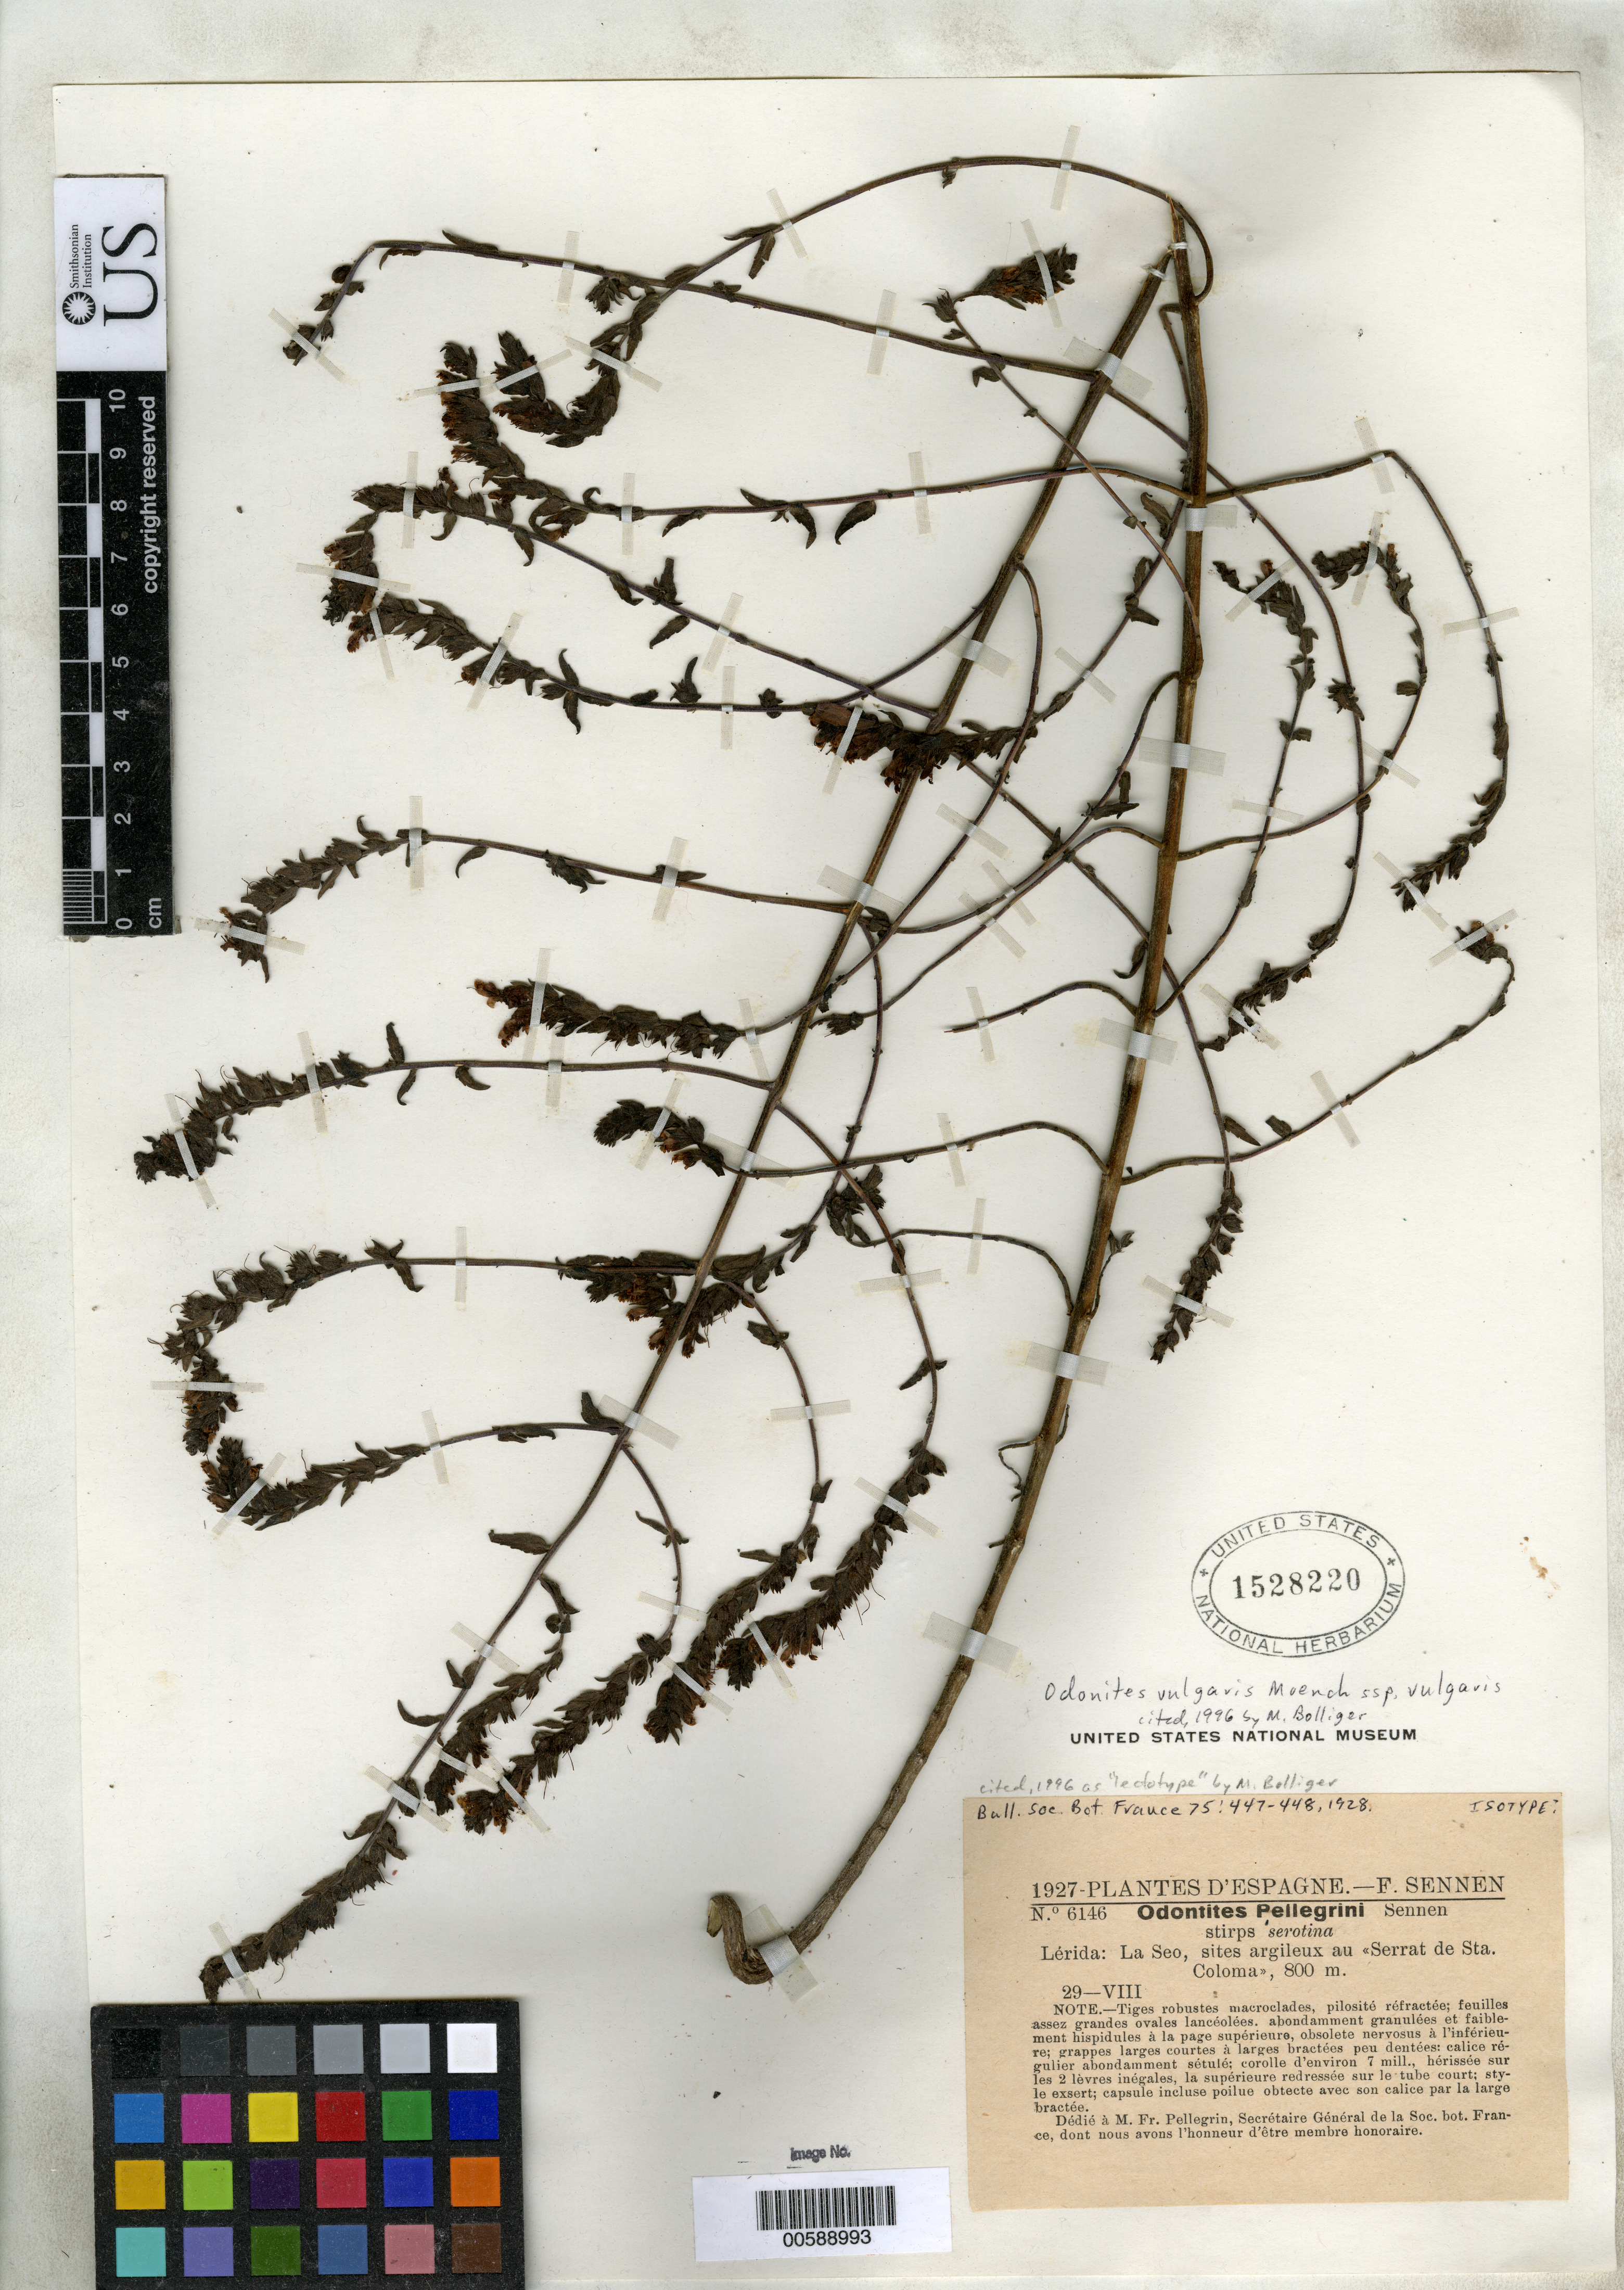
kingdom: Plantae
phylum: Tracheophyta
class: Magnoliopsida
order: Lamiales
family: Orobanchaceae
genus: Odontites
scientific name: Odontites pellegrini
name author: Sennen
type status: Possible Isotype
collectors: E. Blanc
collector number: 6146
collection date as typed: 29 Aug 1927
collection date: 1927-08-29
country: Spain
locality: Lerida, La Seo, sites Argileux au "Serrat. de Sta. Coloma".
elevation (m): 800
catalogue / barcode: US 1528220